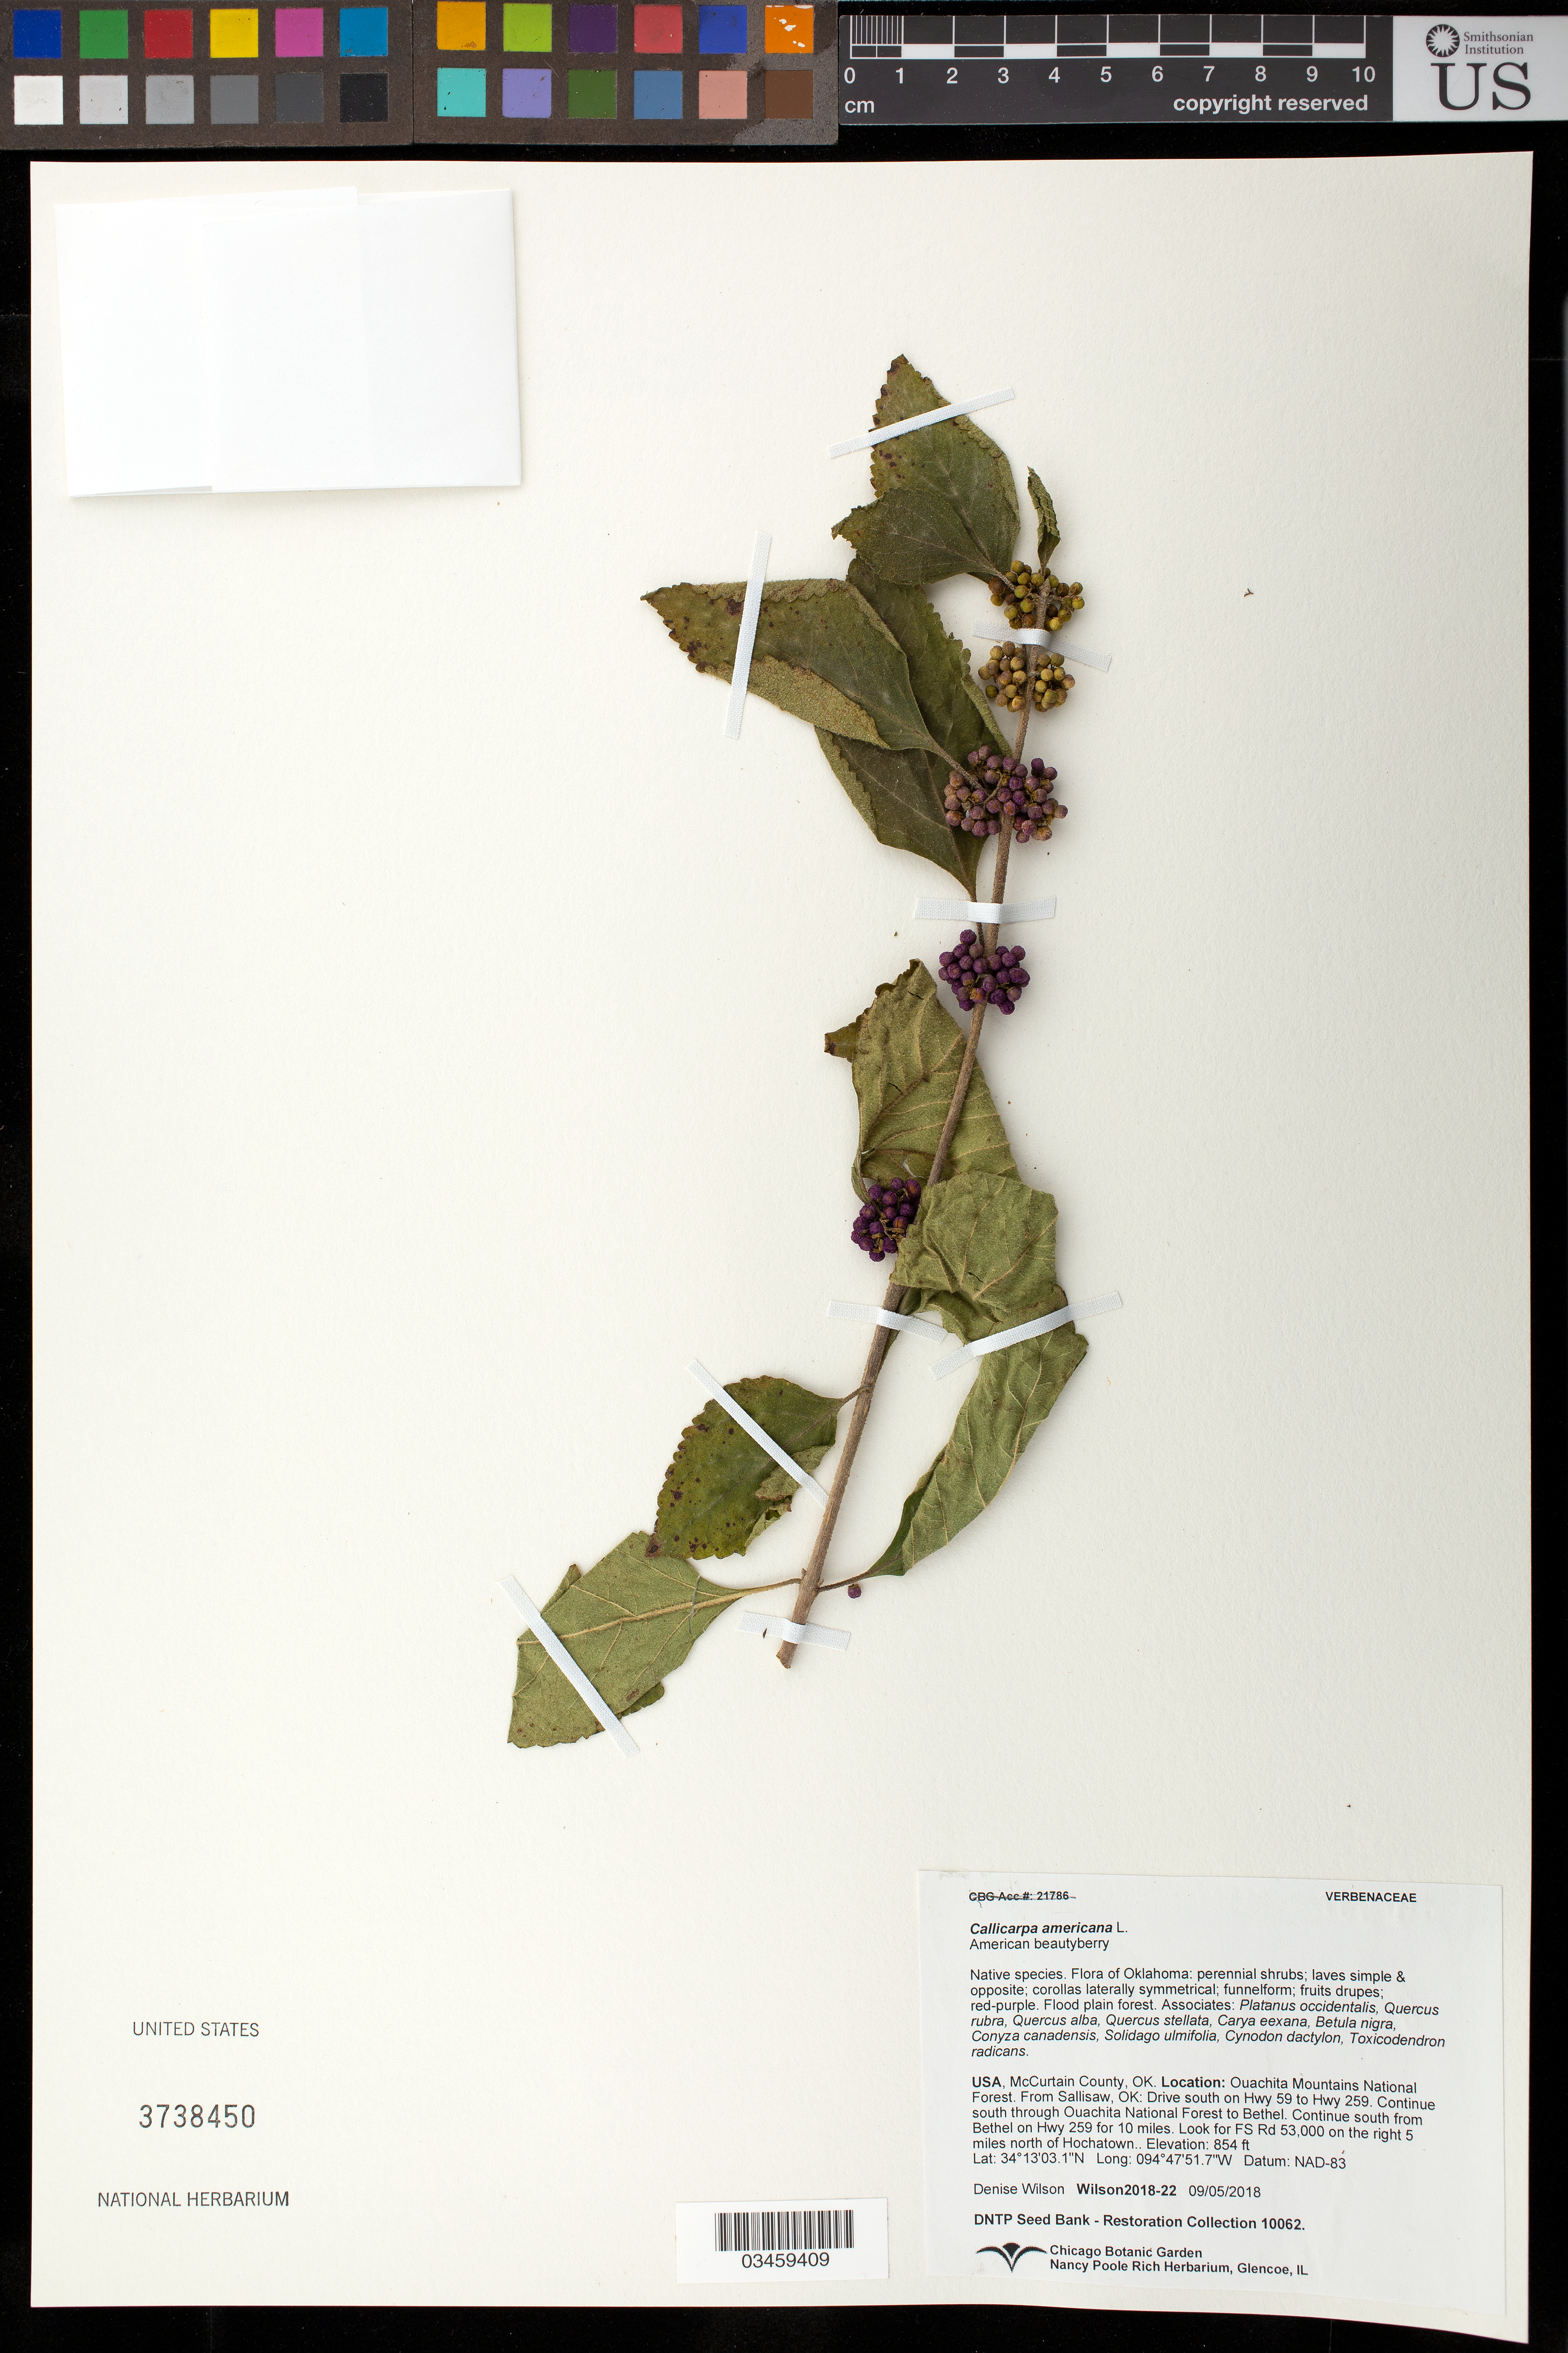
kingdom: Plantae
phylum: Tracheophyta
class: Magnoliopsida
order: Lamiales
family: Lamiaceae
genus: Callicarpa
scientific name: Callicarpa americana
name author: L.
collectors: D. Willson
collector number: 2018-22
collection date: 2018-09-05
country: United States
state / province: Oklahoma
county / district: Mccurtain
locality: Ouachita Mountains National Forest. From Sallisaw drive S on Hwy 59 to Hwy 259, continue S through Ouachita National Forest to Bethel on Hwy 259 for 10 mi., pull out on the right 5 mi. N of Hochatown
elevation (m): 260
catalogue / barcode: US 3738450